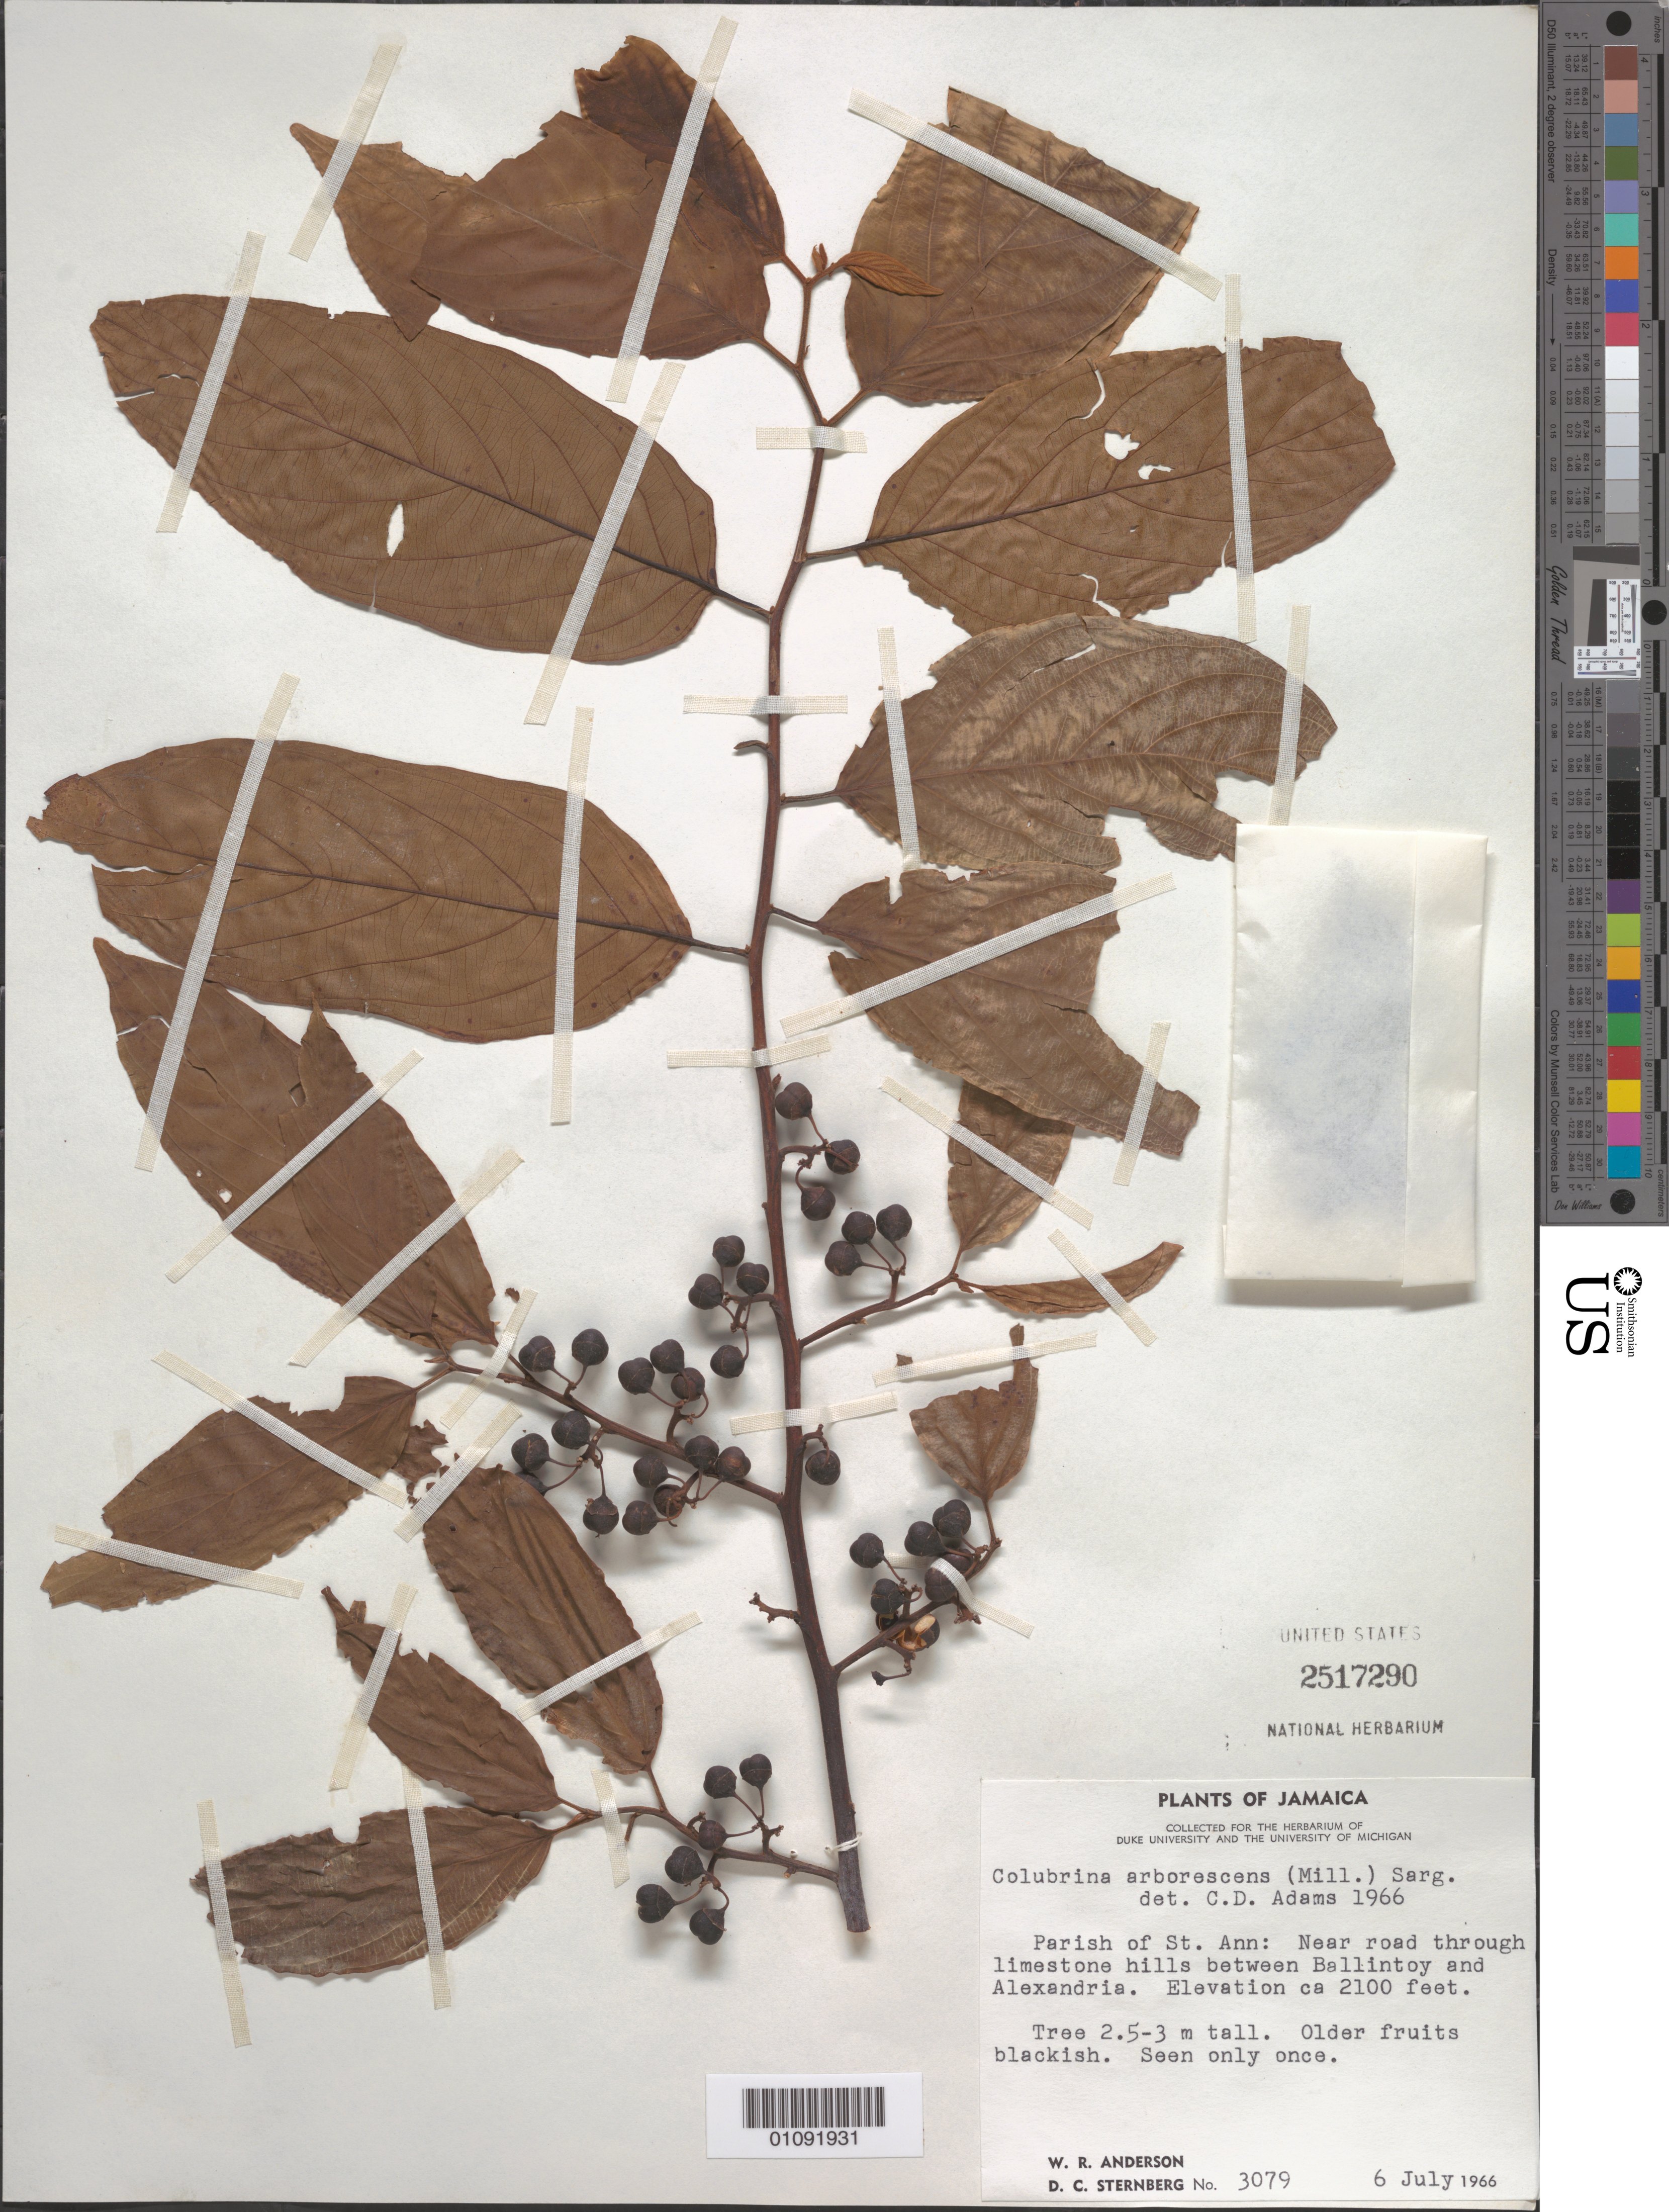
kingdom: Plantae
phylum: Tracheophyta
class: Magnoliopsida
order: Rosales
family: Rhamnaceae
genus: Colubrina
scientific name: Colubrina arborescens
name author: (Mill.) Sarg.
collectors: W. R. Anderson & D. Sternberg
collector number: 3079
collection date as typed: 06 Jul 1966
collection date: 1966-07-06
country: Jamaica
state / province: Saint Ann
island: Jamaica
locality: Parish of St. Ann: near road through limestone hills between Ballintoy and Alexandria.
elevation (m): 640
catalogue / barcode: US 2517290